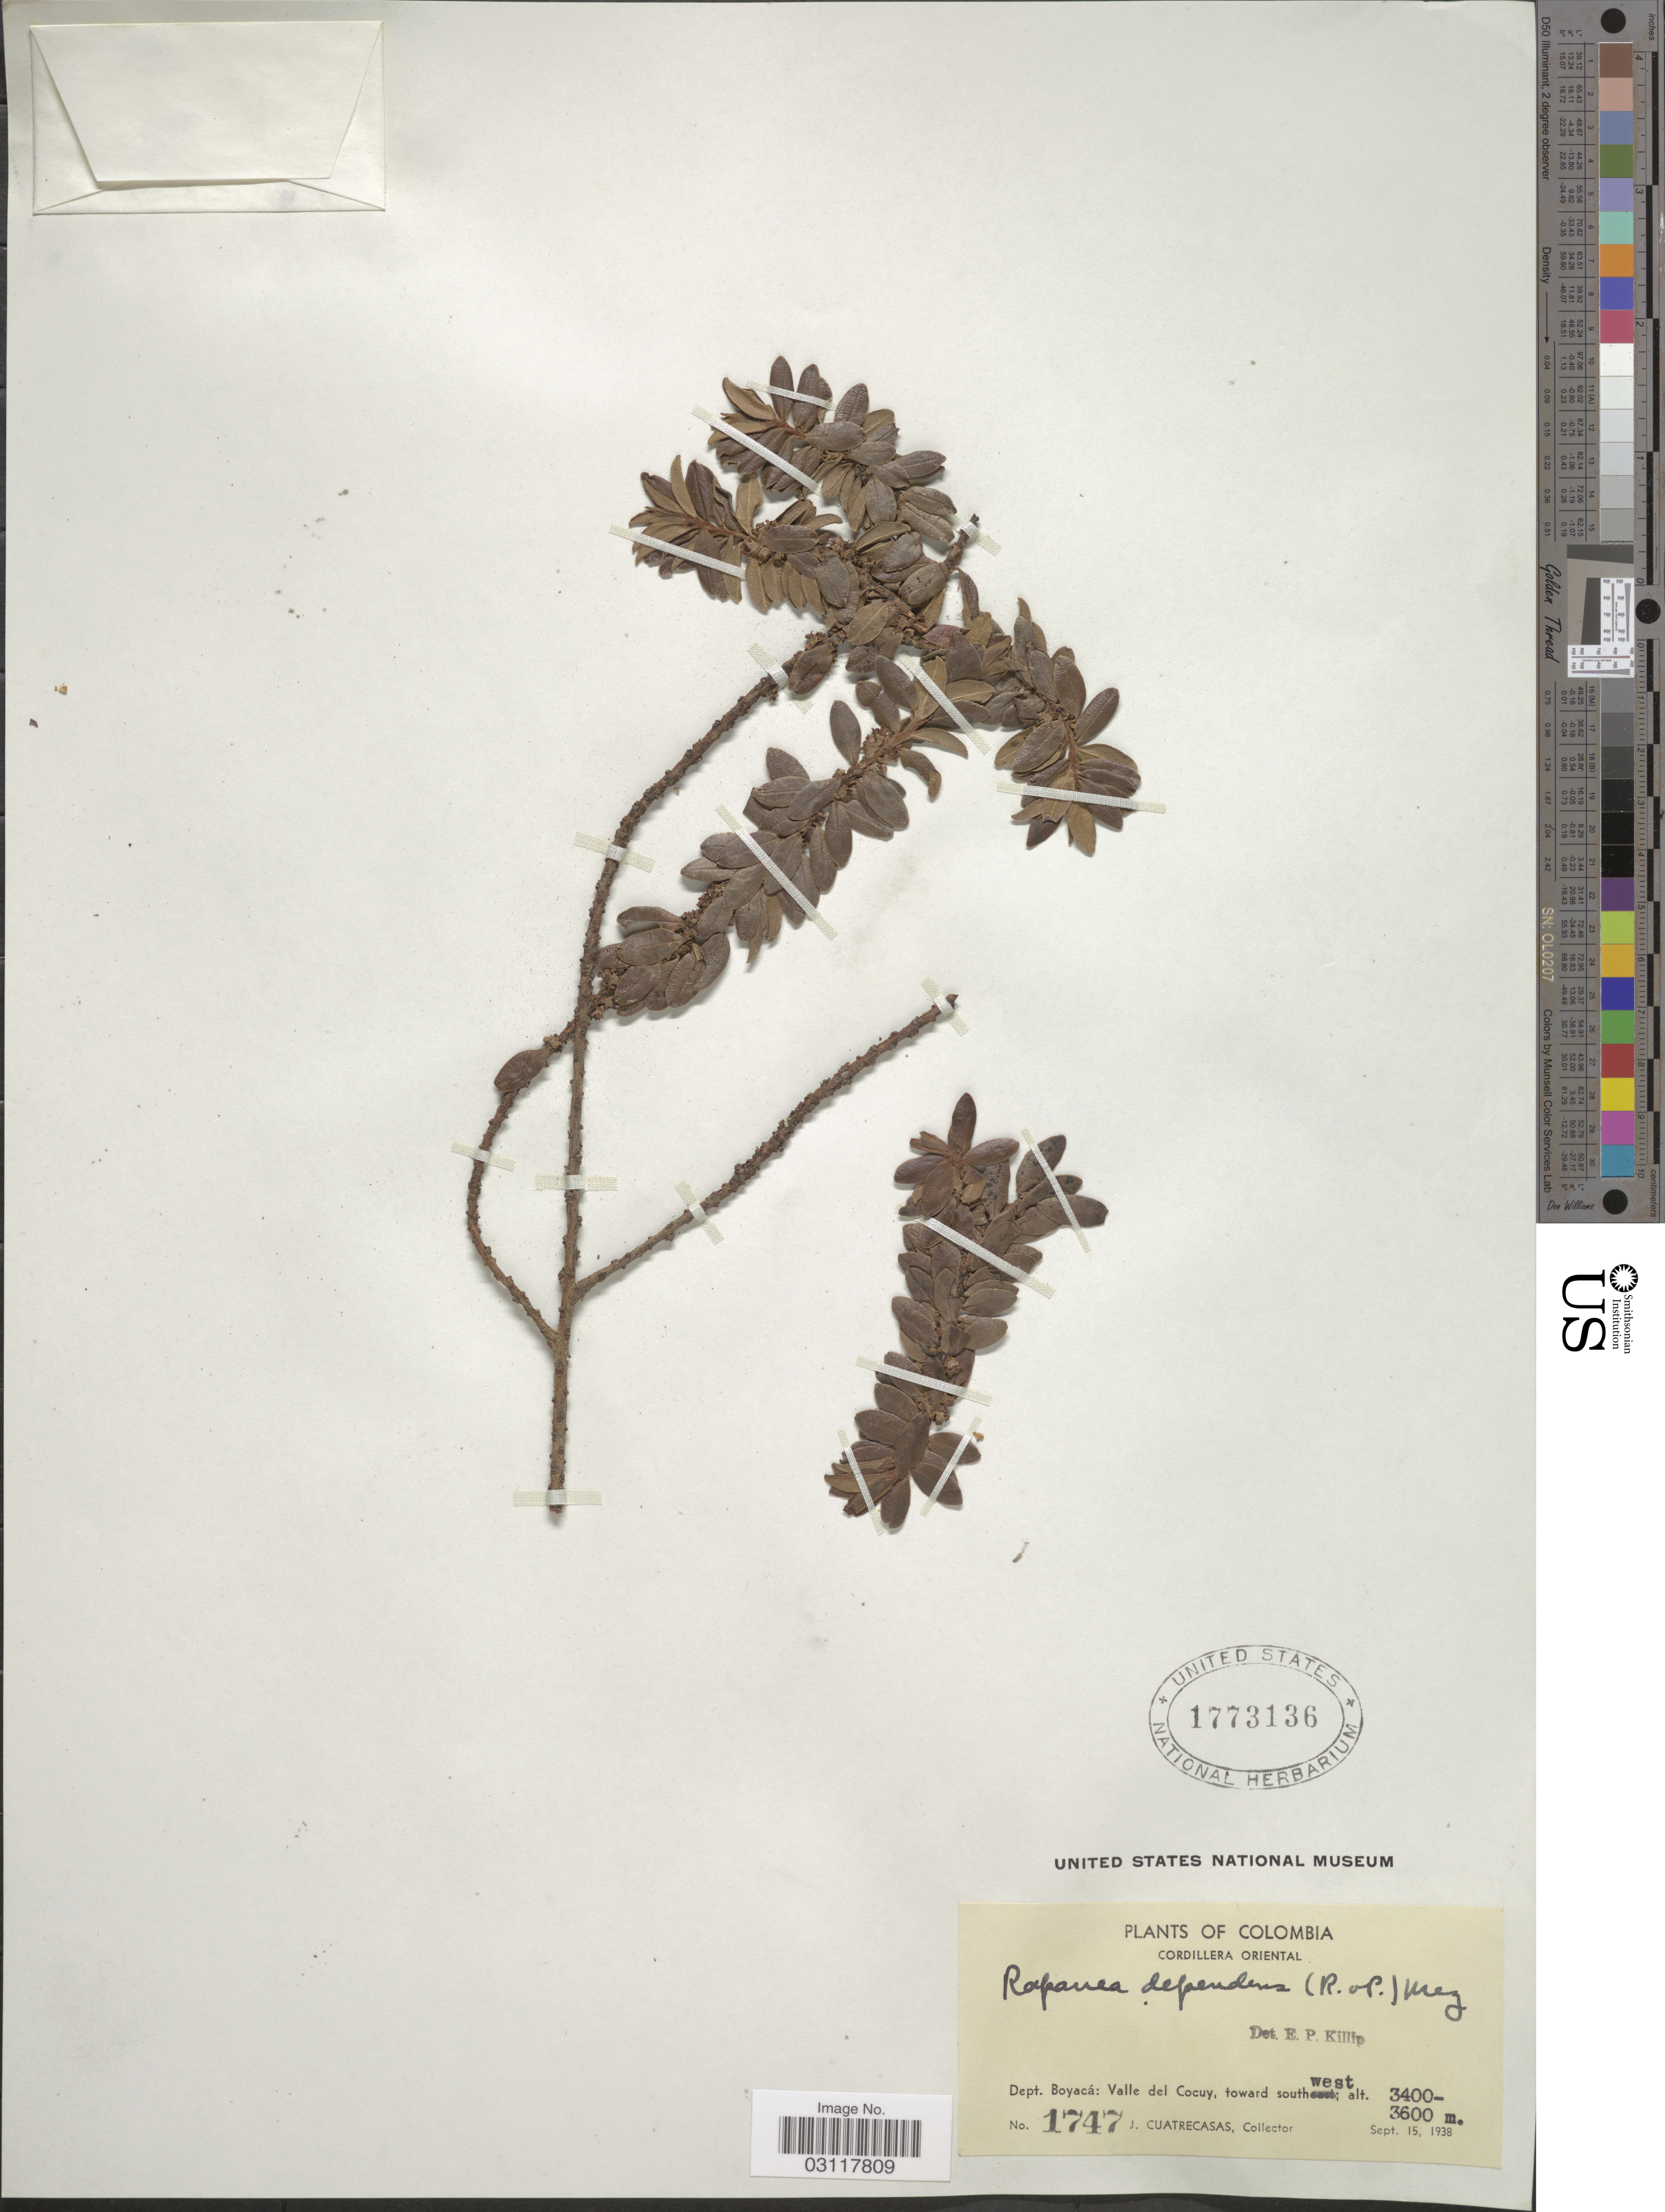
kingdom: Plantae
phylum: Tracheophyta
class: Magnoliopsida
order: Ericales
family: Primulaceae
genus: Rapanea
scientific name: Rapanea dependens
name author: (Ruiz & Pav.) Mez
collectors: J. Cuatrecasas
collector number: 1747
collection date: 1938-09-15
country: Colombia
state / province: Boyacá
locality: Cordillera Oriental. Dept. Boyacá: Valle del Cocuy, toward southwest.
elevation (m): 3400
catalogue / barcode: US 1773136